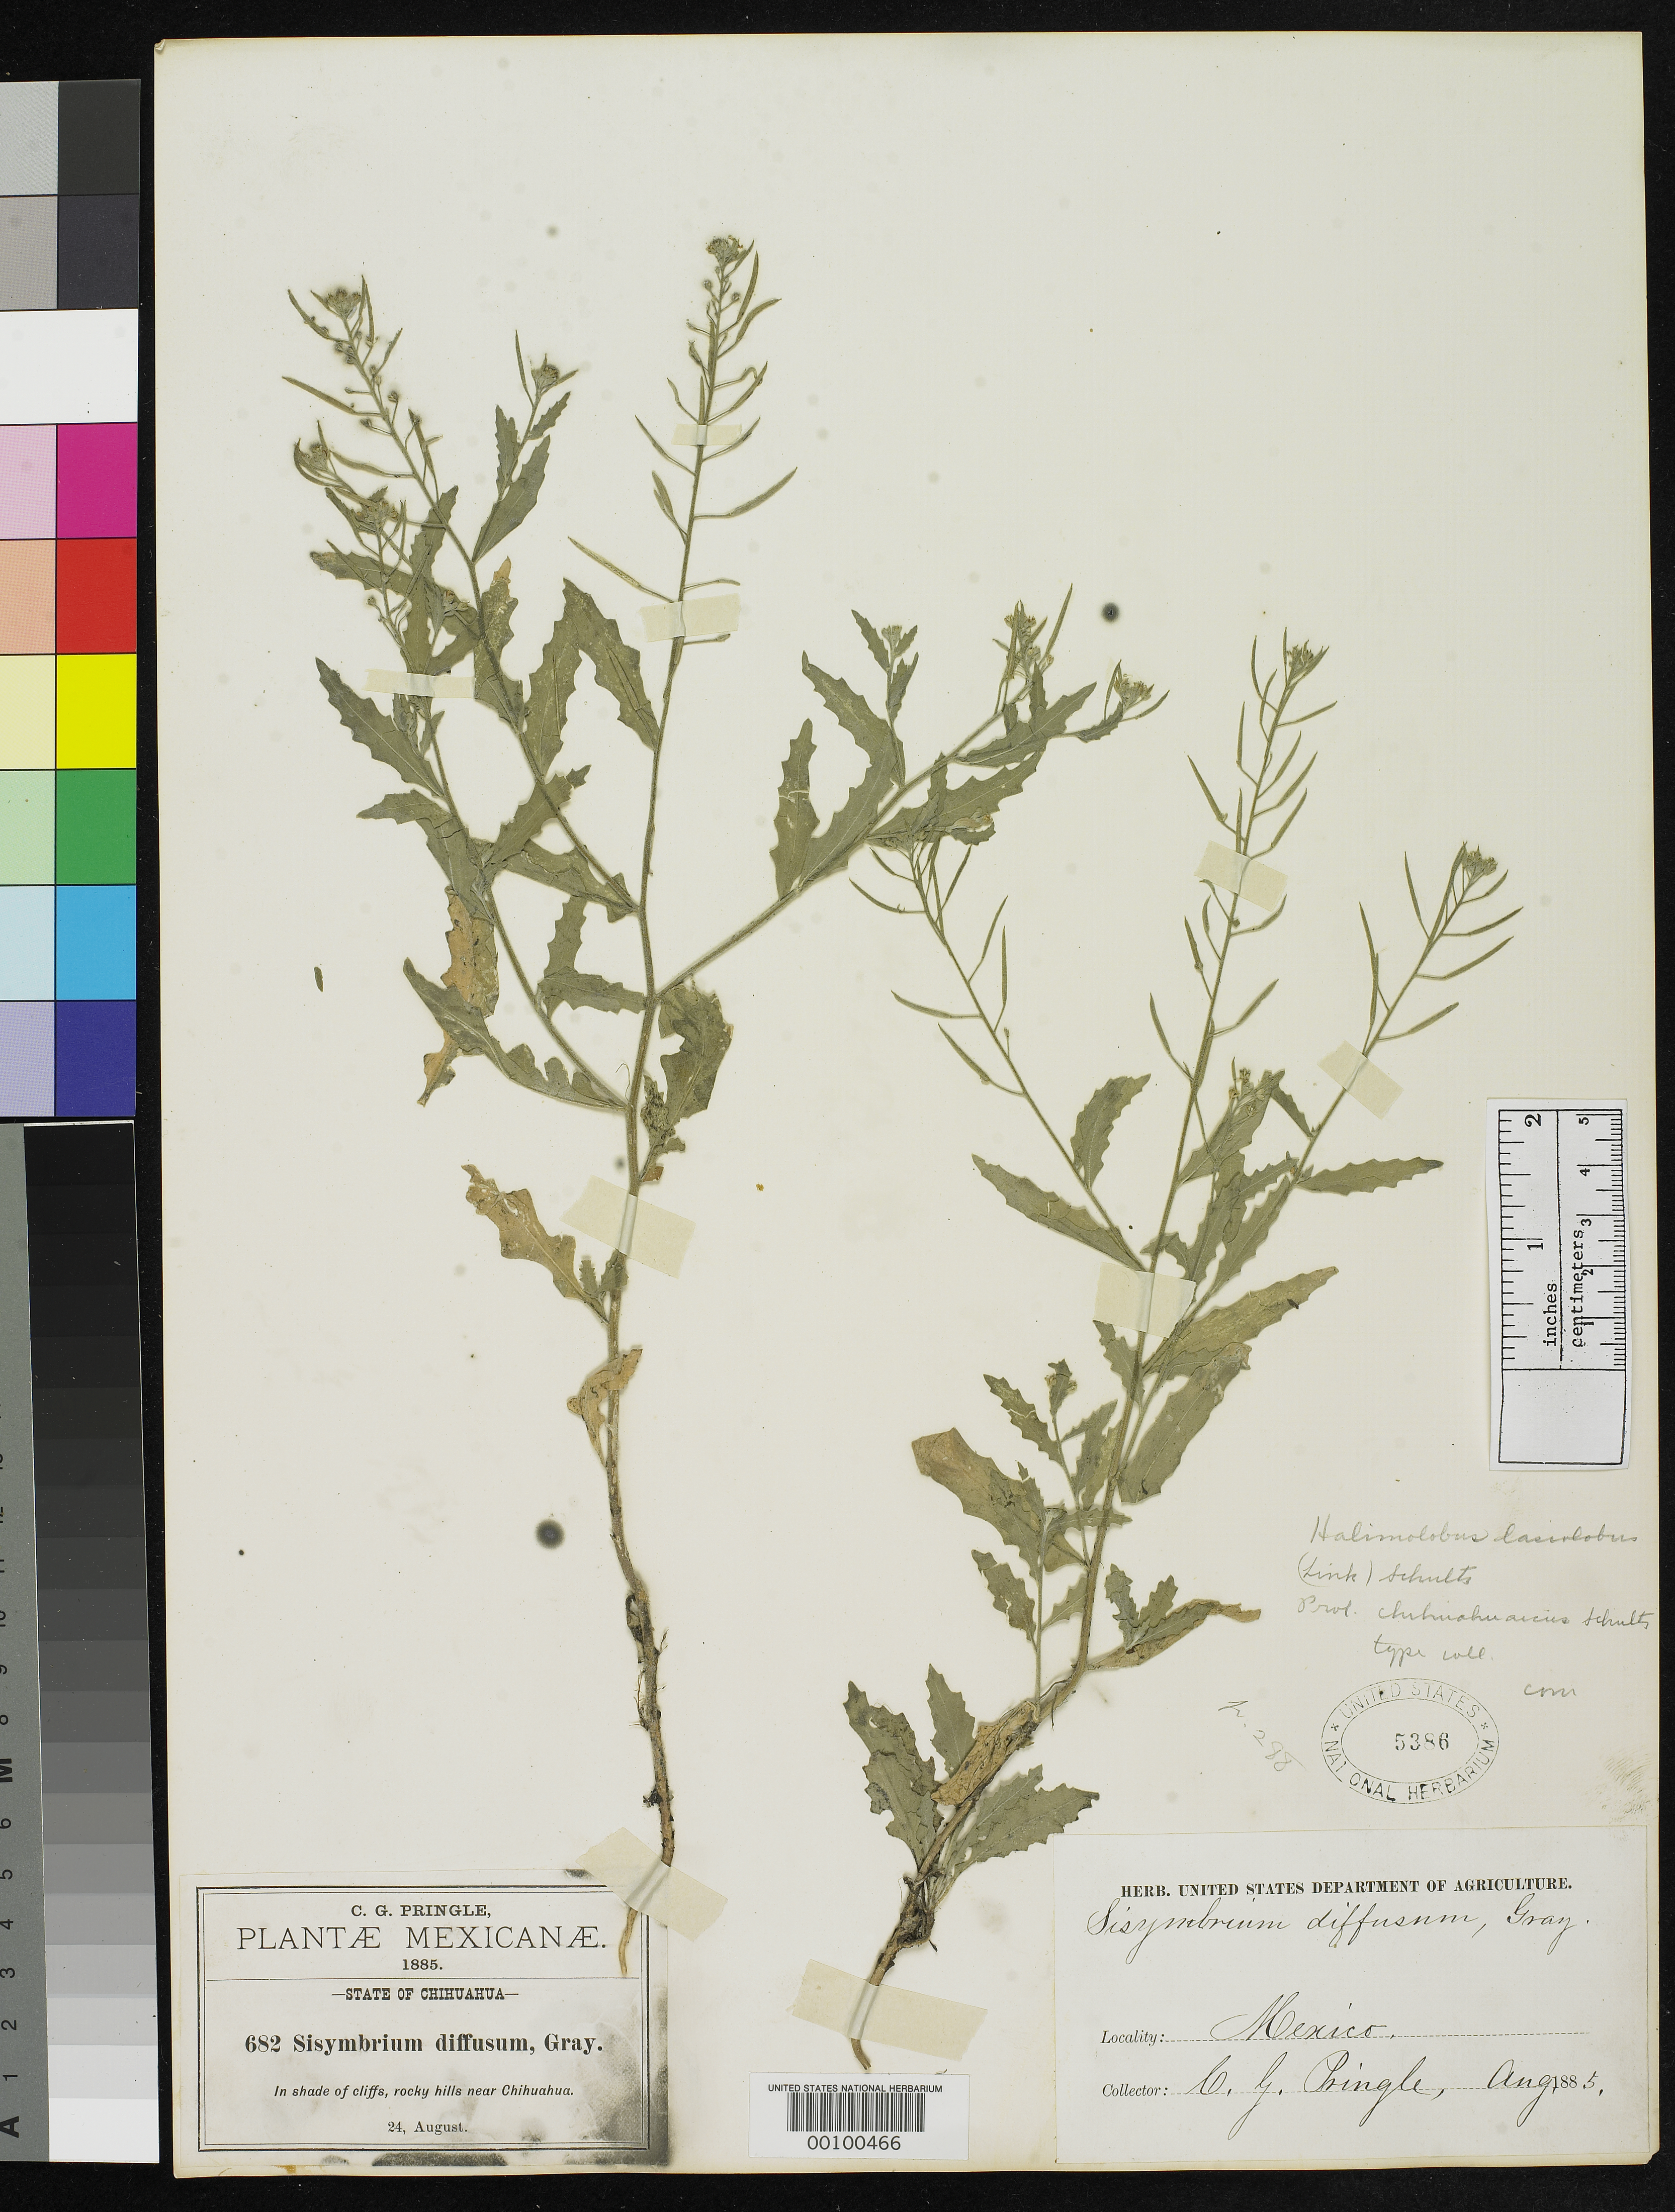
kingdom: Plantae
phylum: Tracheophyta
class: Magnoliopsida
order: Brassicales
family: Brassicaceae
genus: Halimolobos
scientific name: Halimolobos lasiolobus prol. chihuahuaicus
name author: O.E. Schulz in Engl.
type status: Isotype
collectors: C. G. Pringle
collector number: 682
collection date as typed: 24 Aug 1885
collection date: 1885-08-24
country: Mexico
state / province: Chihuahua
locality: Hills near Chihuahua.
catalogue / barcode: US 5386